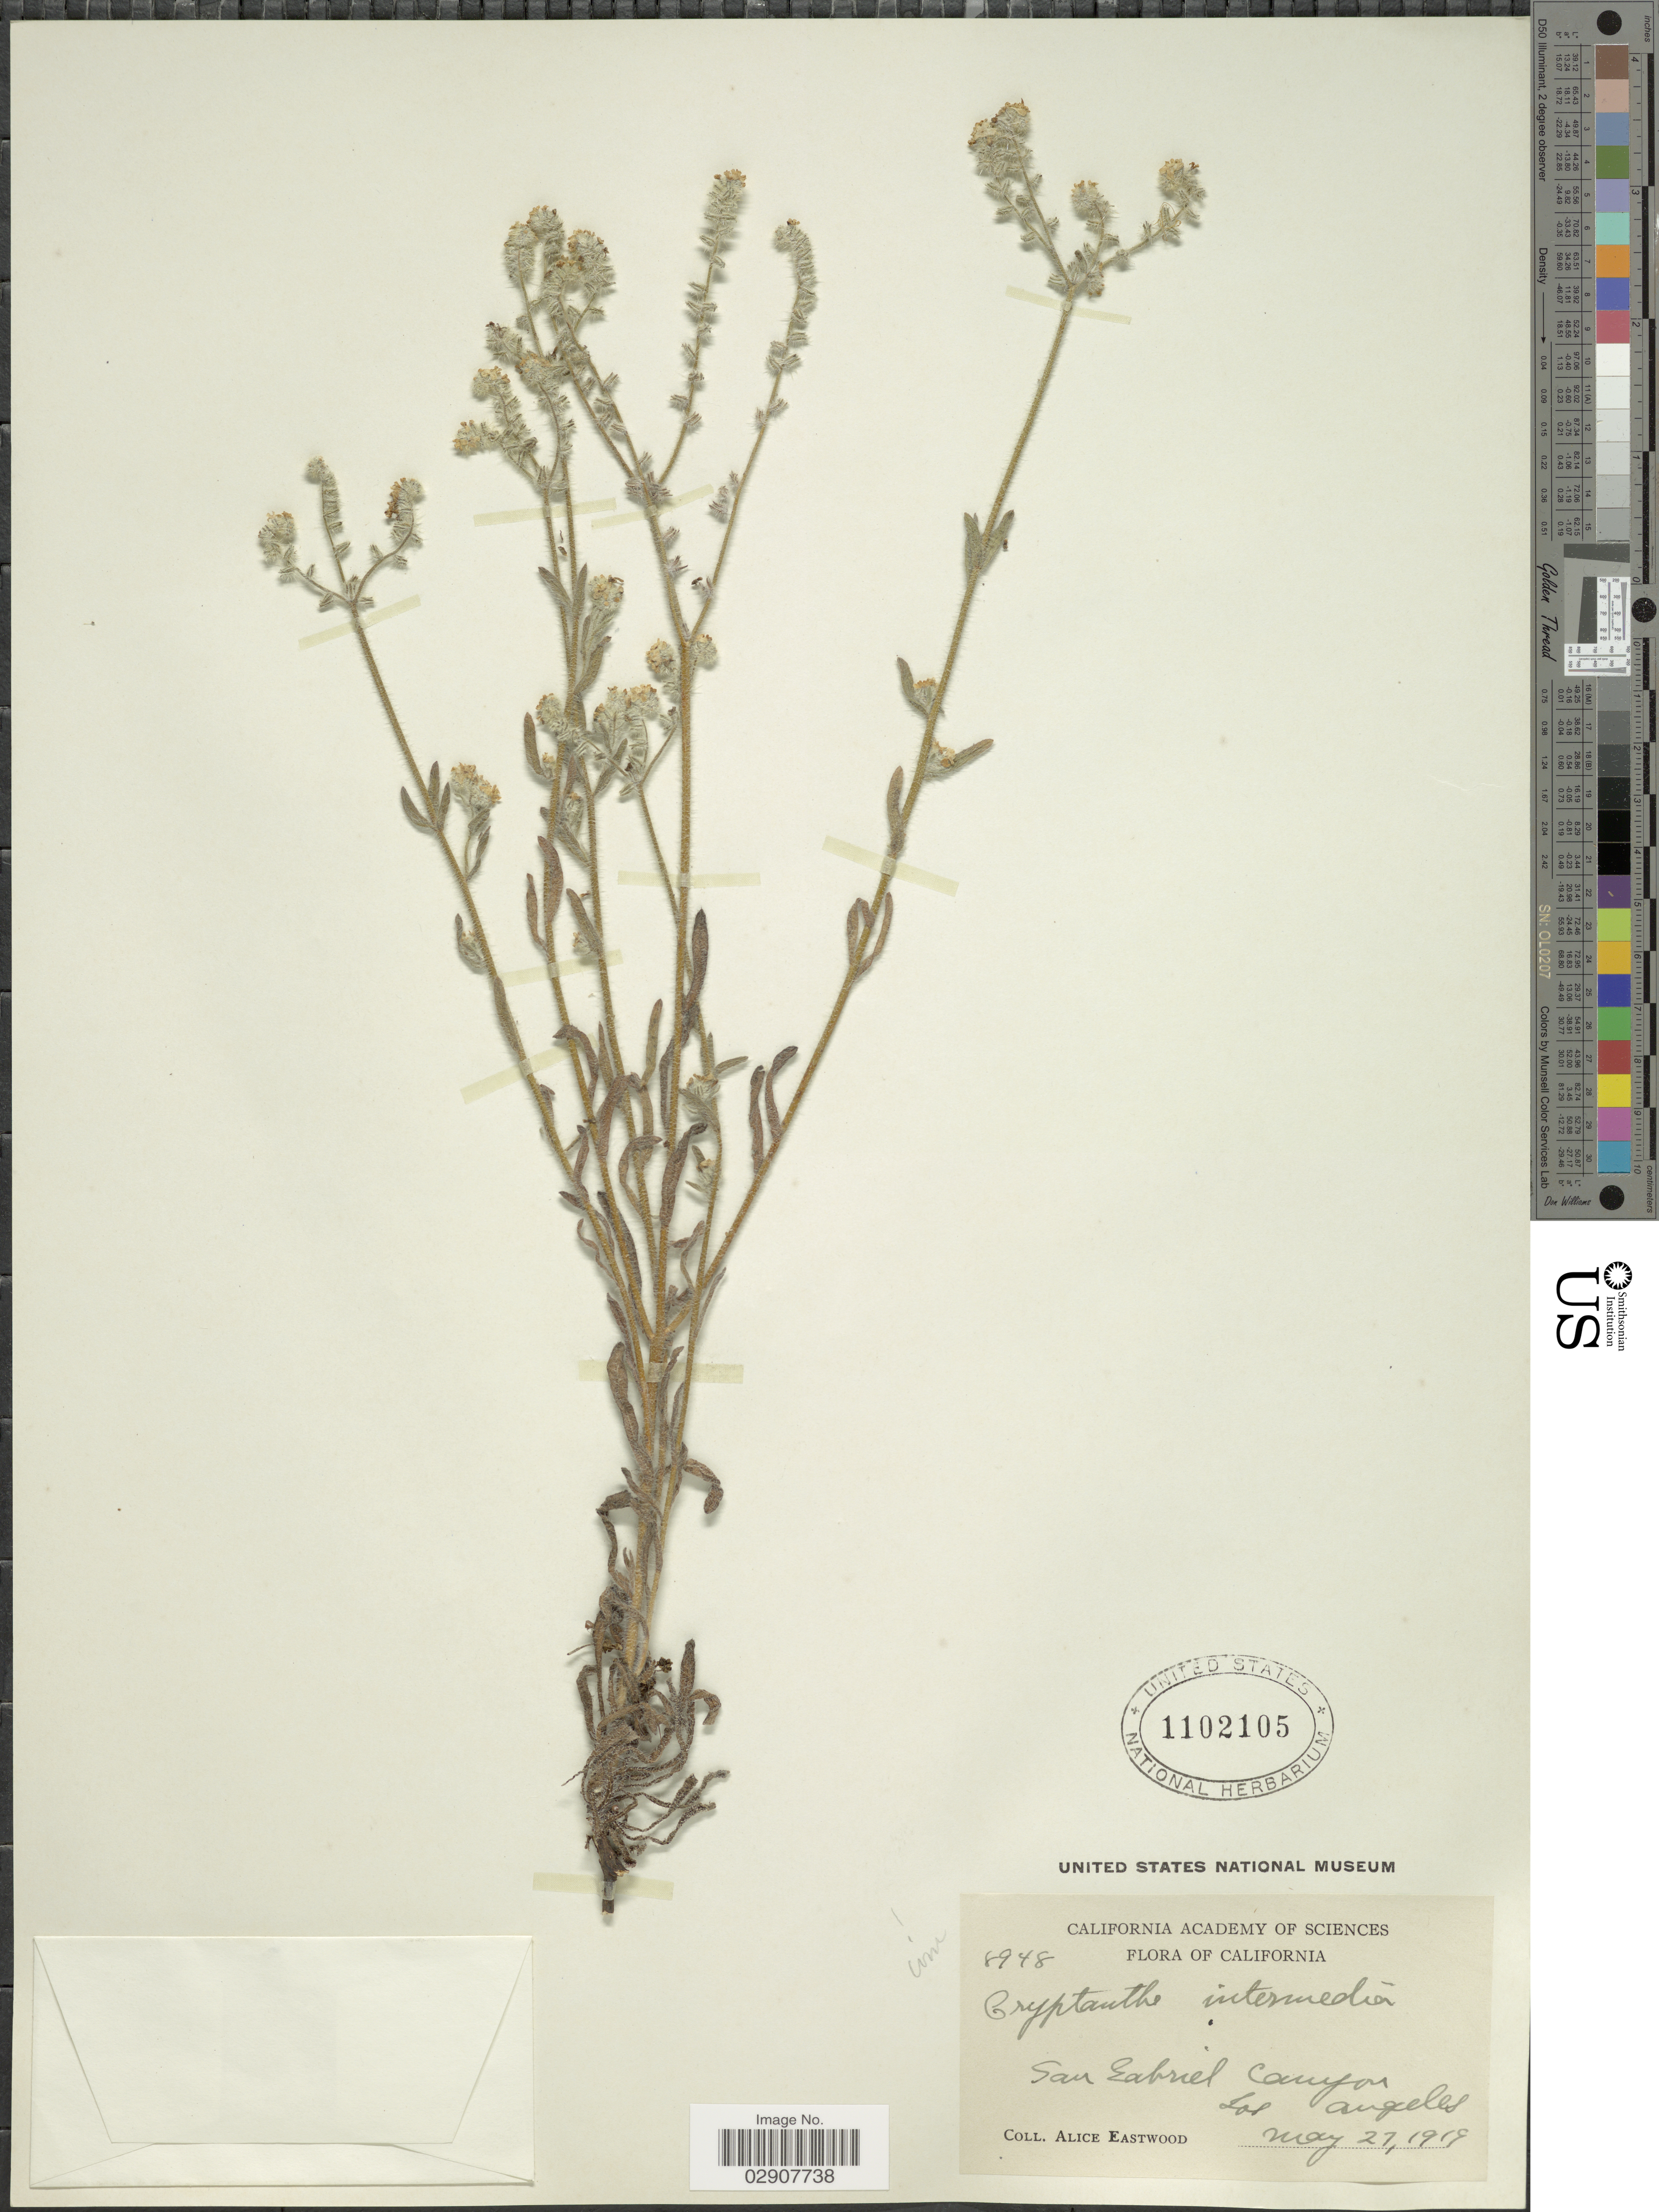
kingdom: Plantae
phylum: Tracheophyta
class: Magnoliopsida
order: Boraginales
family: Boraginaceae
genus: Cryptantha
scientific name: Cryptantha intermedia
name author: (A. Gray) Greene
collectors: A. Eastwood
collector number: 8948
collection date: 1919-05-27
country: United States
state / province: California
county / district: Los Angeles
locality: San Gabriel Canyon, Los Angeles.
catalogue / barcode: US 1102105